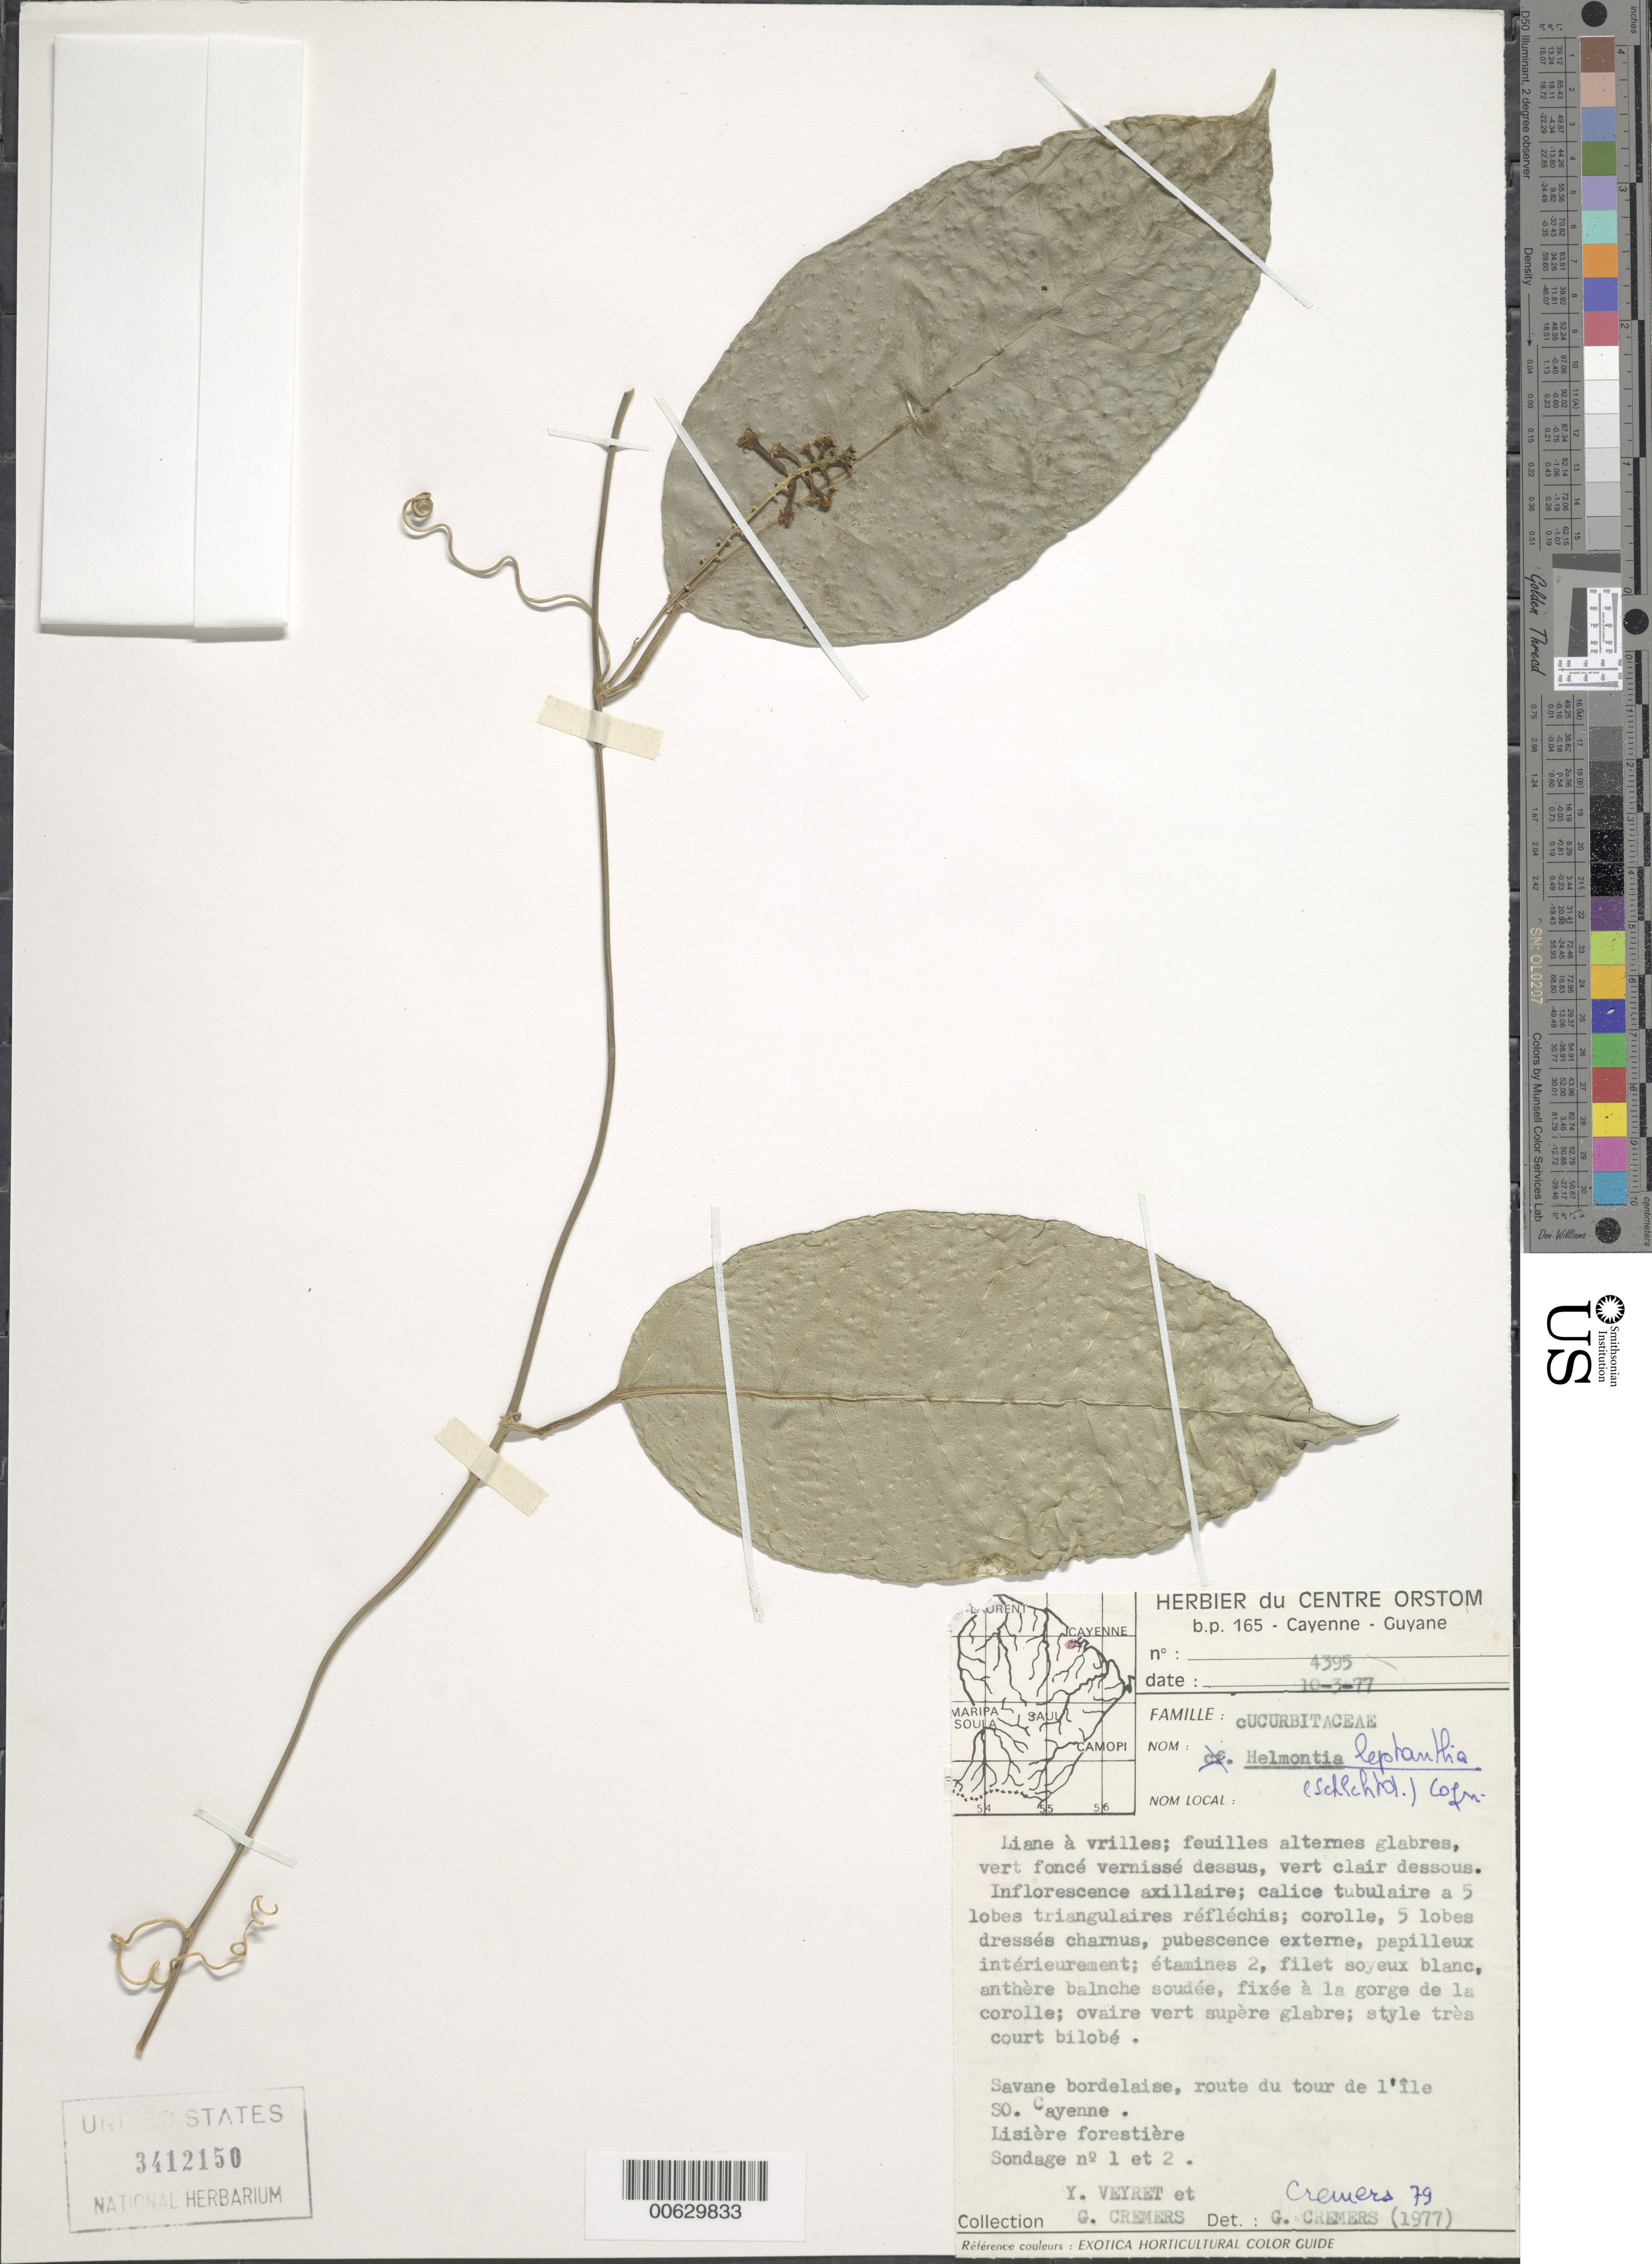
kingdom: Plantae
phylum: Tracheophyta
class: Magnoliopsida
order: Cucurbitales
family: Cucurbitaceae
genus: Helmontia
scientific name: Helmontia leptantha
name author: (Schltdl.) Cogn.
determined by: Cremers, Georges A.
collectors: Y. Veyret & G. Cremers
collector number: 4395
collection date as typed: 10-Mar-77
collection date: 1977-03-10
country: French Guiana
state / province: Cayenne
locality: Cayenne, route du tour de l'Ile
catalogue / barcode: US 3412150